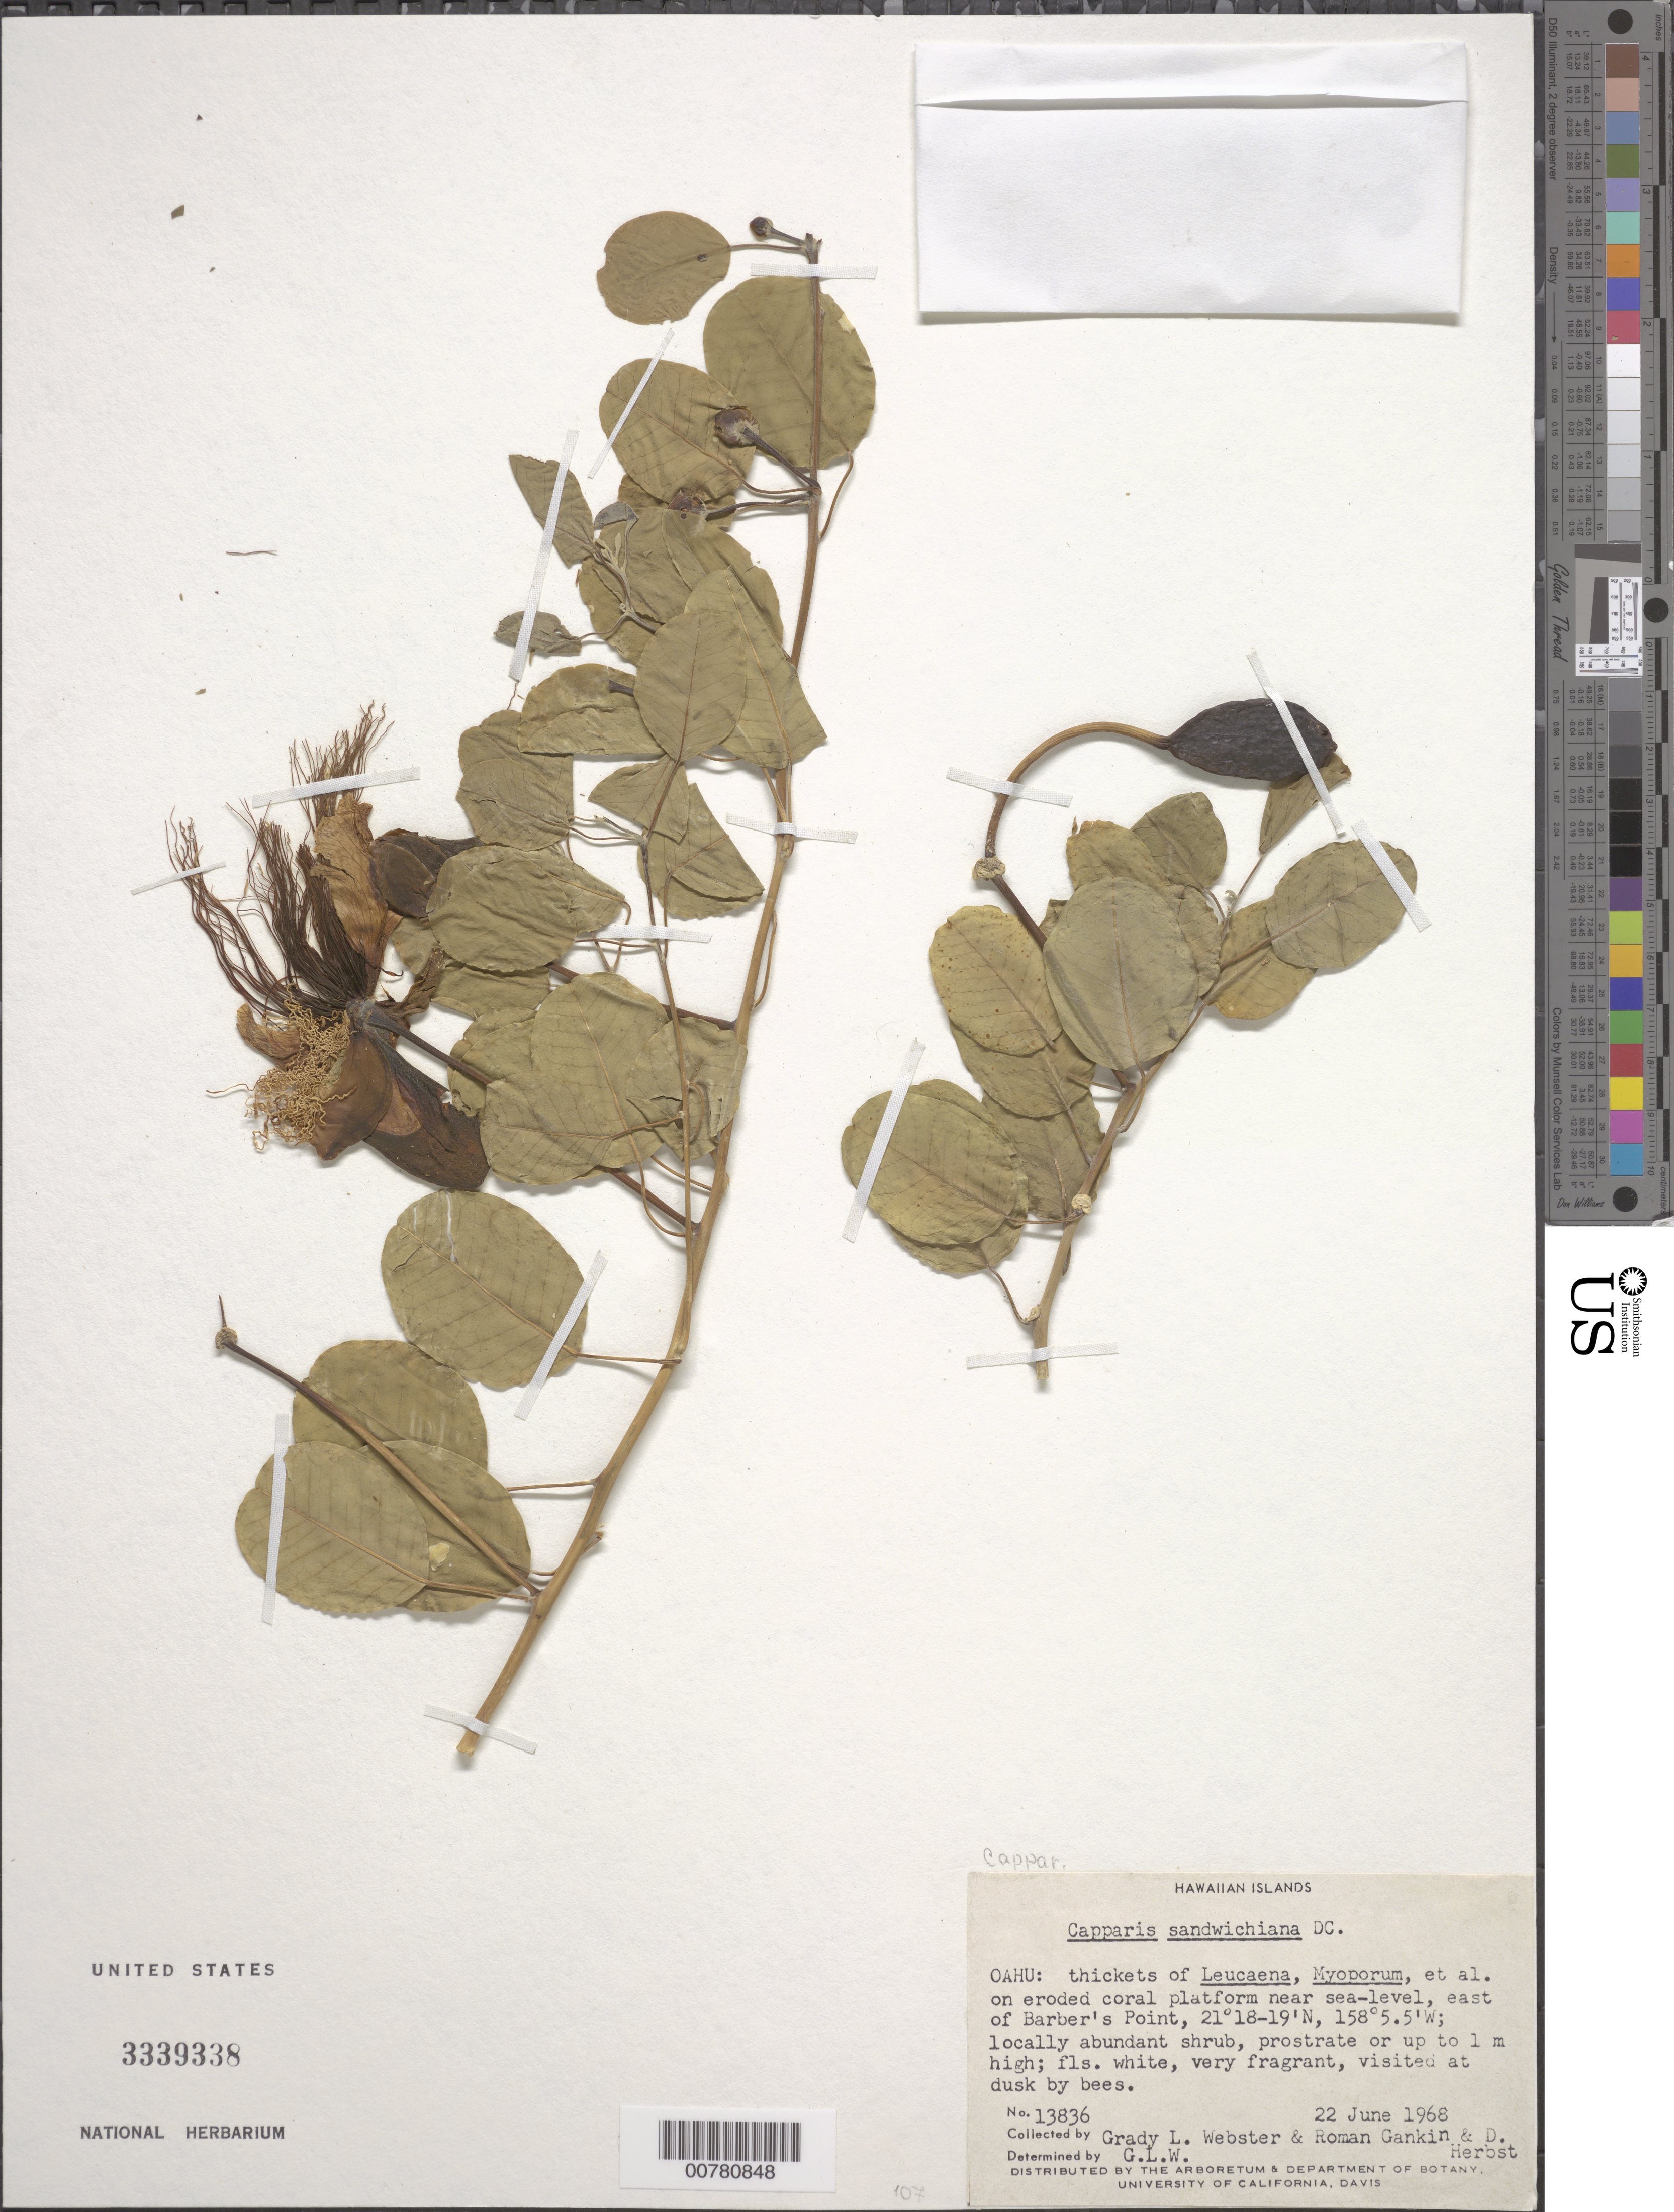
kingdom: Plantae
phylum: Tracheophyta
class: Magnoliopsida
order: Brassicales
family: Capparaceae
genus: Capparis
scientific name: Capparis sandwichiana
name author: DC.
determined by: Webster, Grady L.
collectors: G. L. Webster, R. Gankin & D. R. Herbst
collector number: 13836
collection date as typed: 22 Jun 1968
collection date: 1968-06-22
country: United States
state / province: Hawaii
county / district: Honolulu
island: Oahu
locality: East of Barber's Point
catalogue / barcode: US 3339338